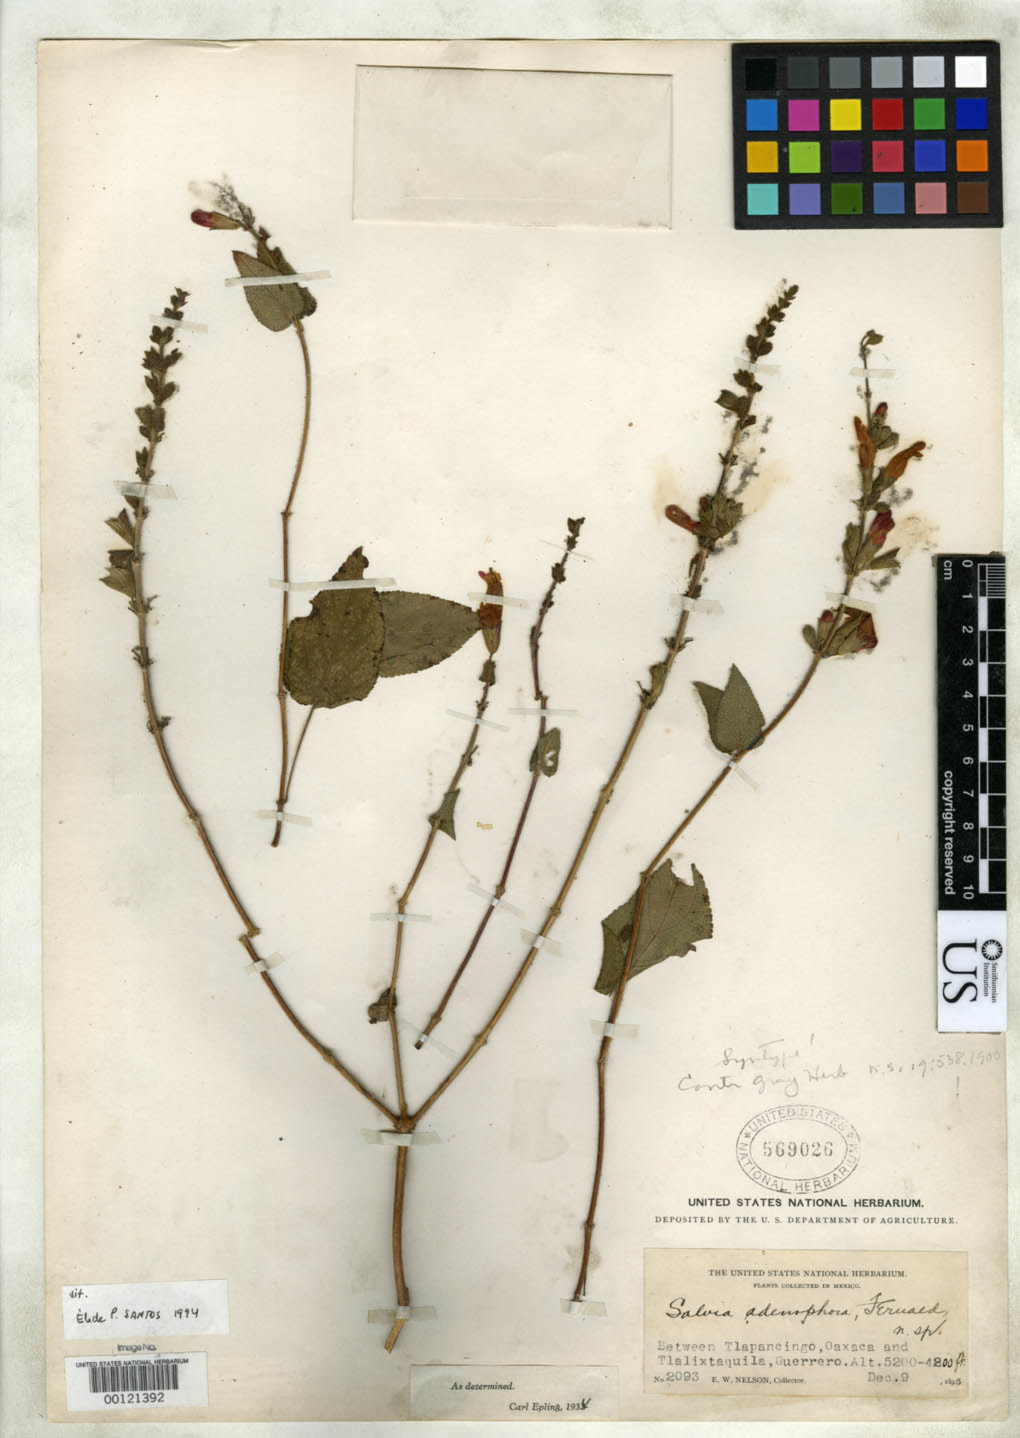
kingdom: Plantae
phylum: Tracheophyta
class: Magnoliopsida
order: Lamiales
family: Lamiaceae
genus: Salvia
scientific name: Salvia adenophora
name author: Fernald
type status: Isolectotype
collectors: E. W. Nelson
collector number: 2093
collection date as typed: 09 Dec 1895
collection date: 1895-12-09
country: Mexico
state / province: Guerrero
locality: Between Tlapancingo, Oaxaca and Tlalixtaquila, Guerrero.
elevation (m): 1463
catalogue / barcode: US 569026